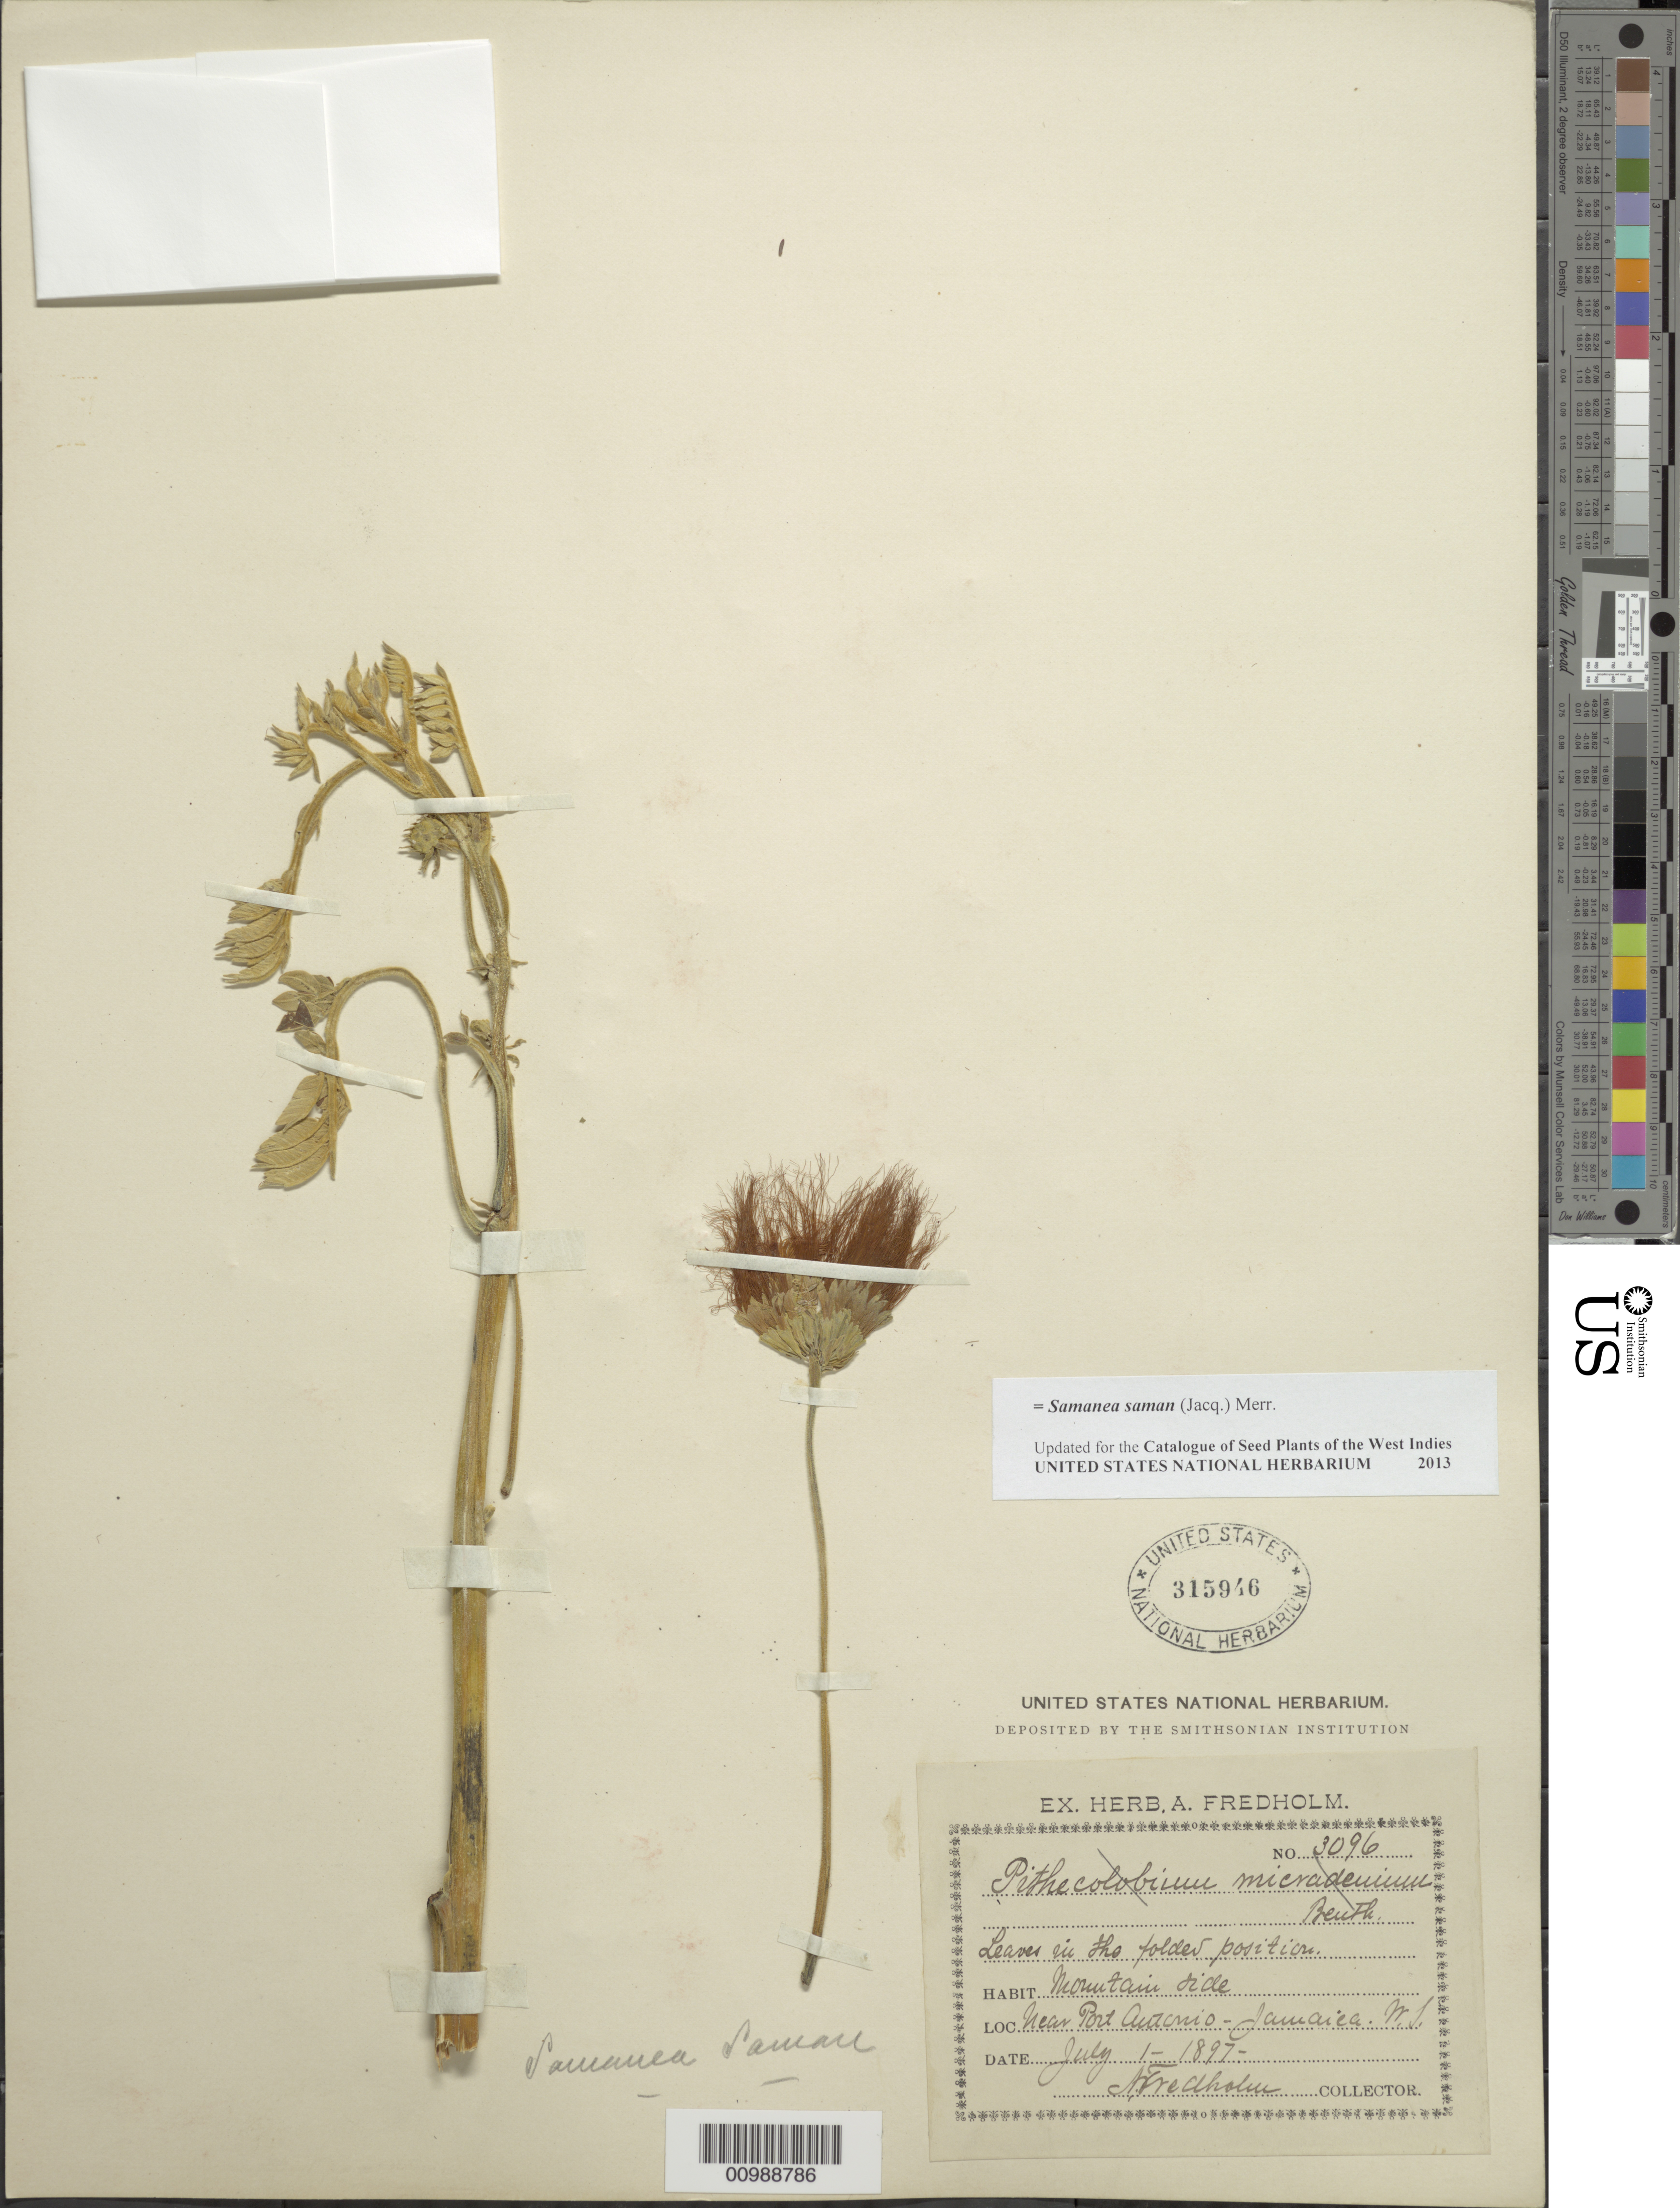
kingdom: Plantae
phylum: Tracheophyta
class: Magnoliopsida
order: Fabales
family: Fabaceae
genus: Samanea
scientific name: Samanea saman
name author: (Jacq.) Merr.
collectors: A. Fredholm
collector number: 3096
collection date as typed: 01 Jul 1897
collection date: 1897-07-01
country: Jamaica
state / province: Portland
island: Jamaica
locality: Near Port Antonio, mountain side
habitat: Mountain side.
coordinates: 0 N, 0 E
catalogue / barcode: US 315946